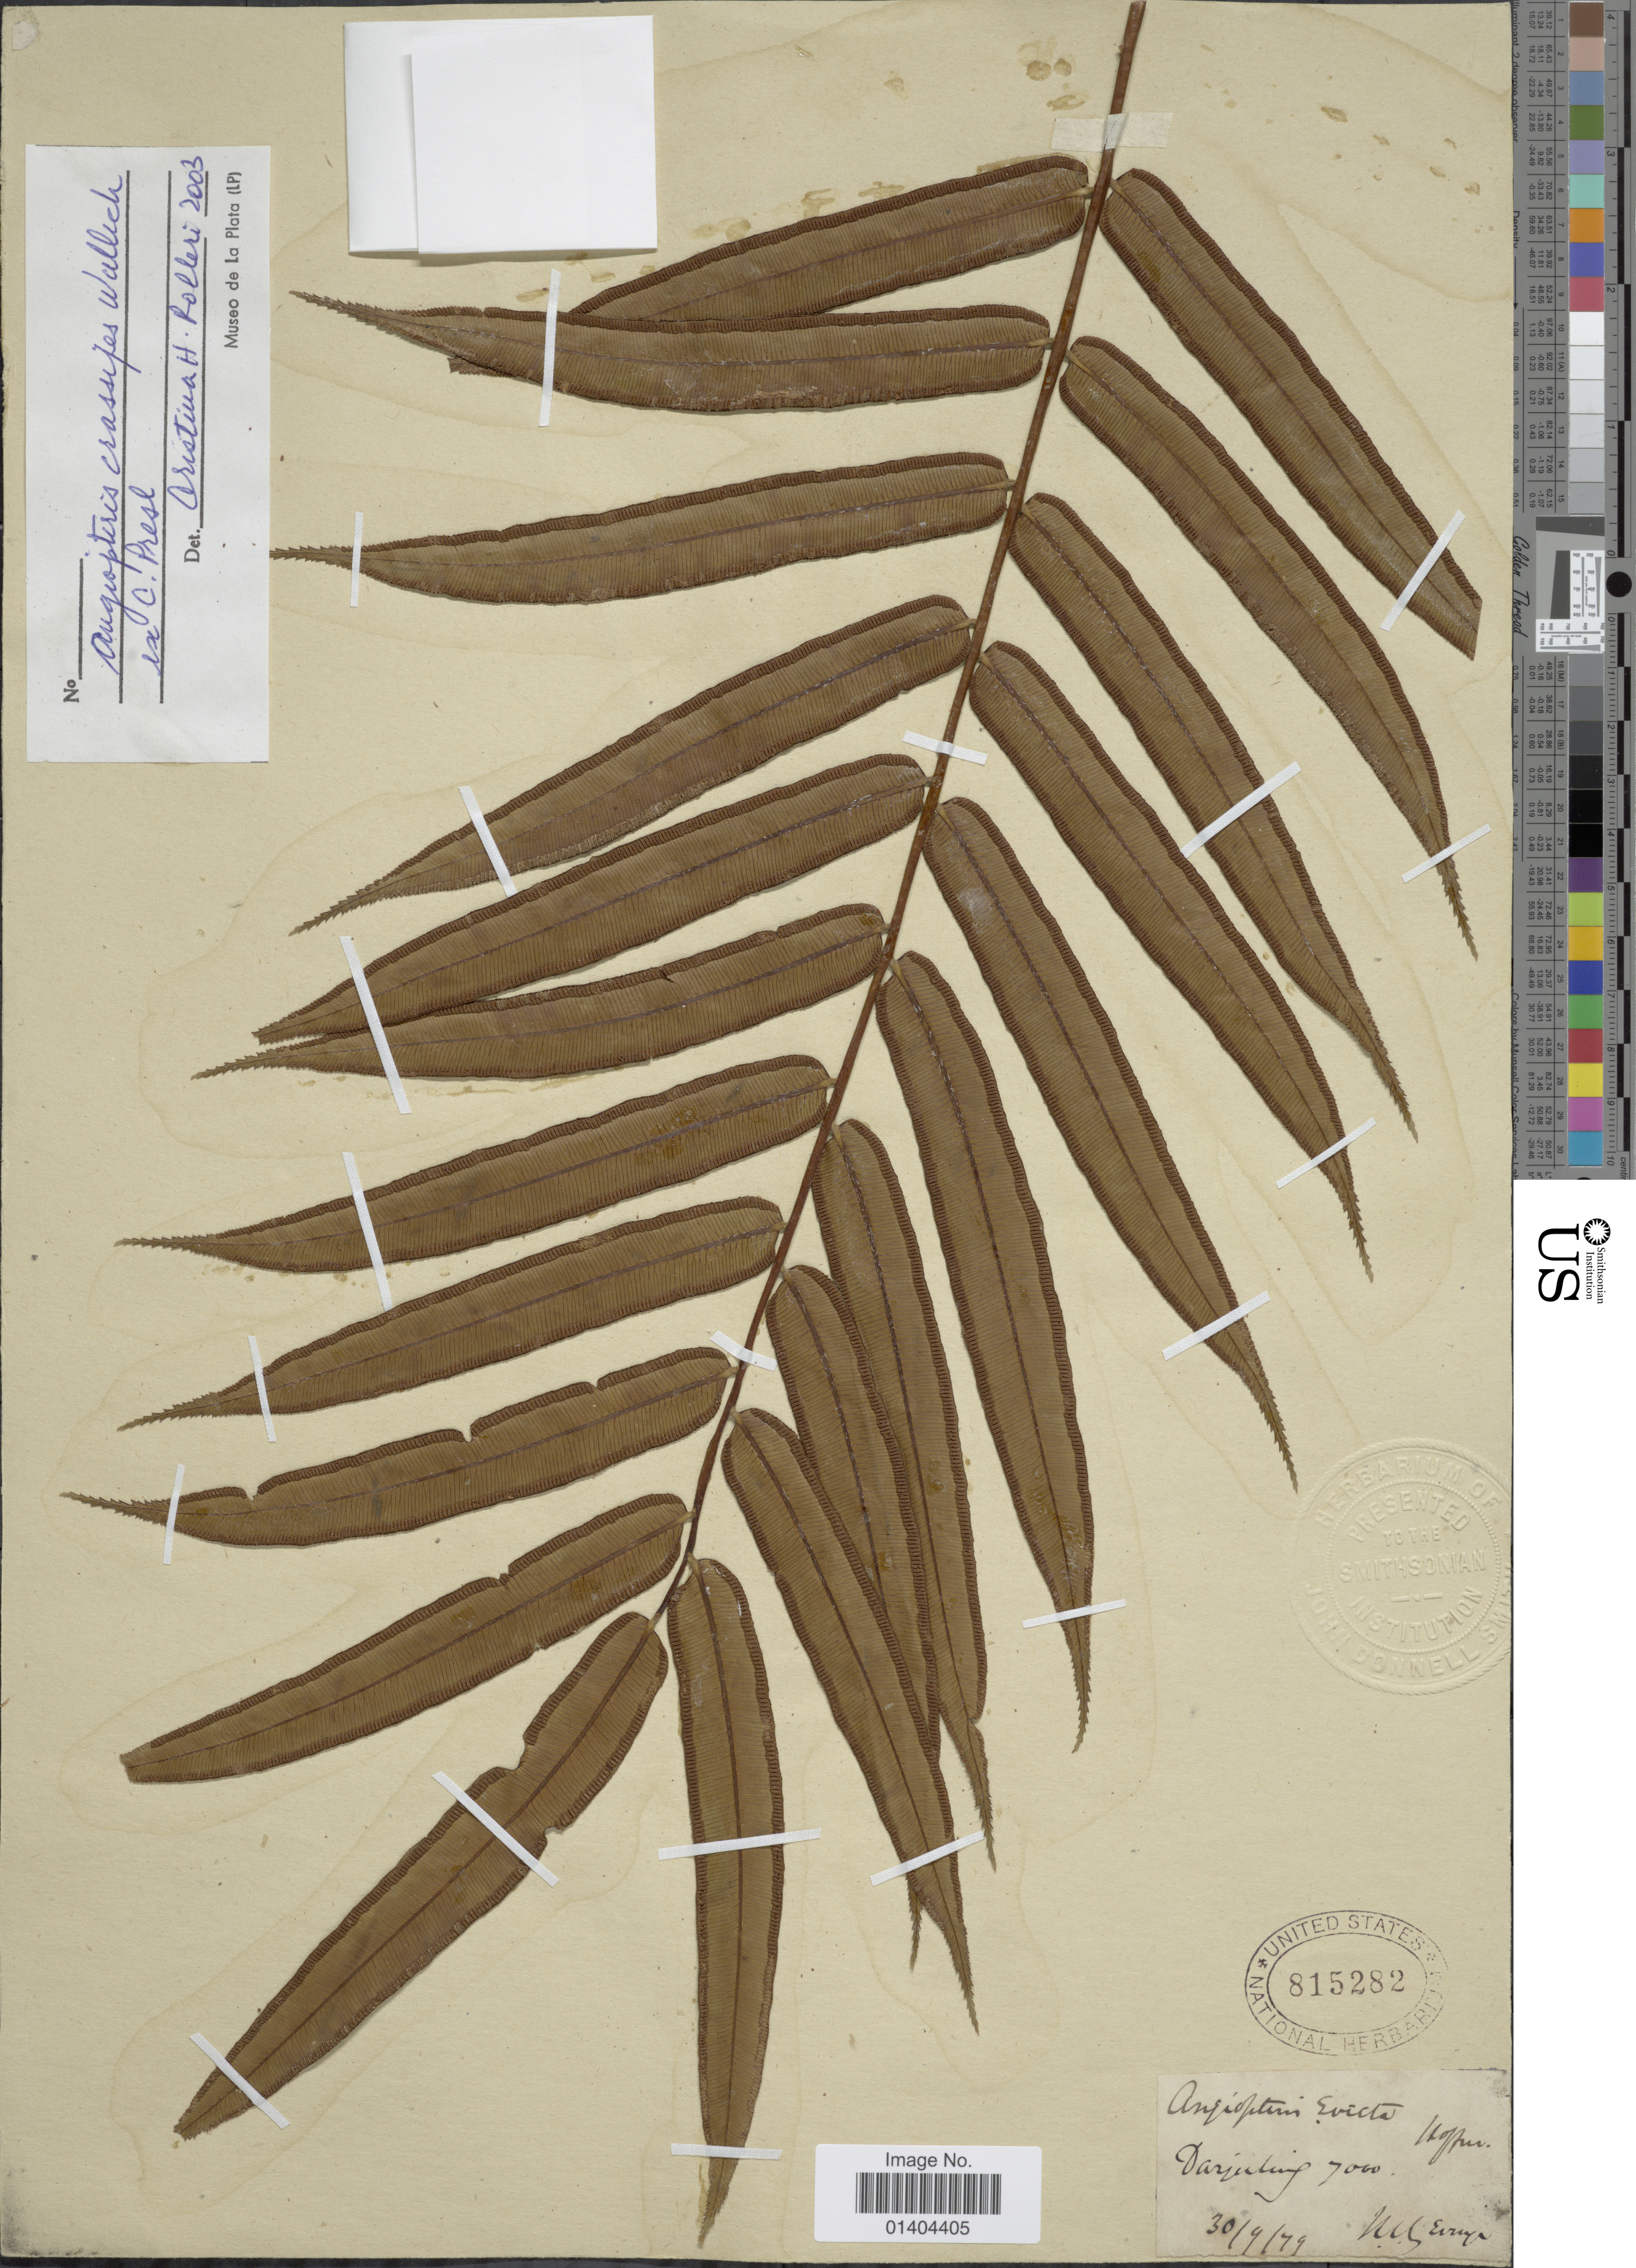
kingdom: Plantae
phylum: Tracheophyta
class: Polypodiopsida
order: Marattiales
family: Marattiaceae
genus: Angiopteris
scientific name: Angiopteris crassipes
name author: Wall. ex C. Presl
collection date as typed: Transcribed d/m/y: 30/9/79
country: India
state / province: West Bengal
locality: Darjeeling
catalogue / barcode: US 815282